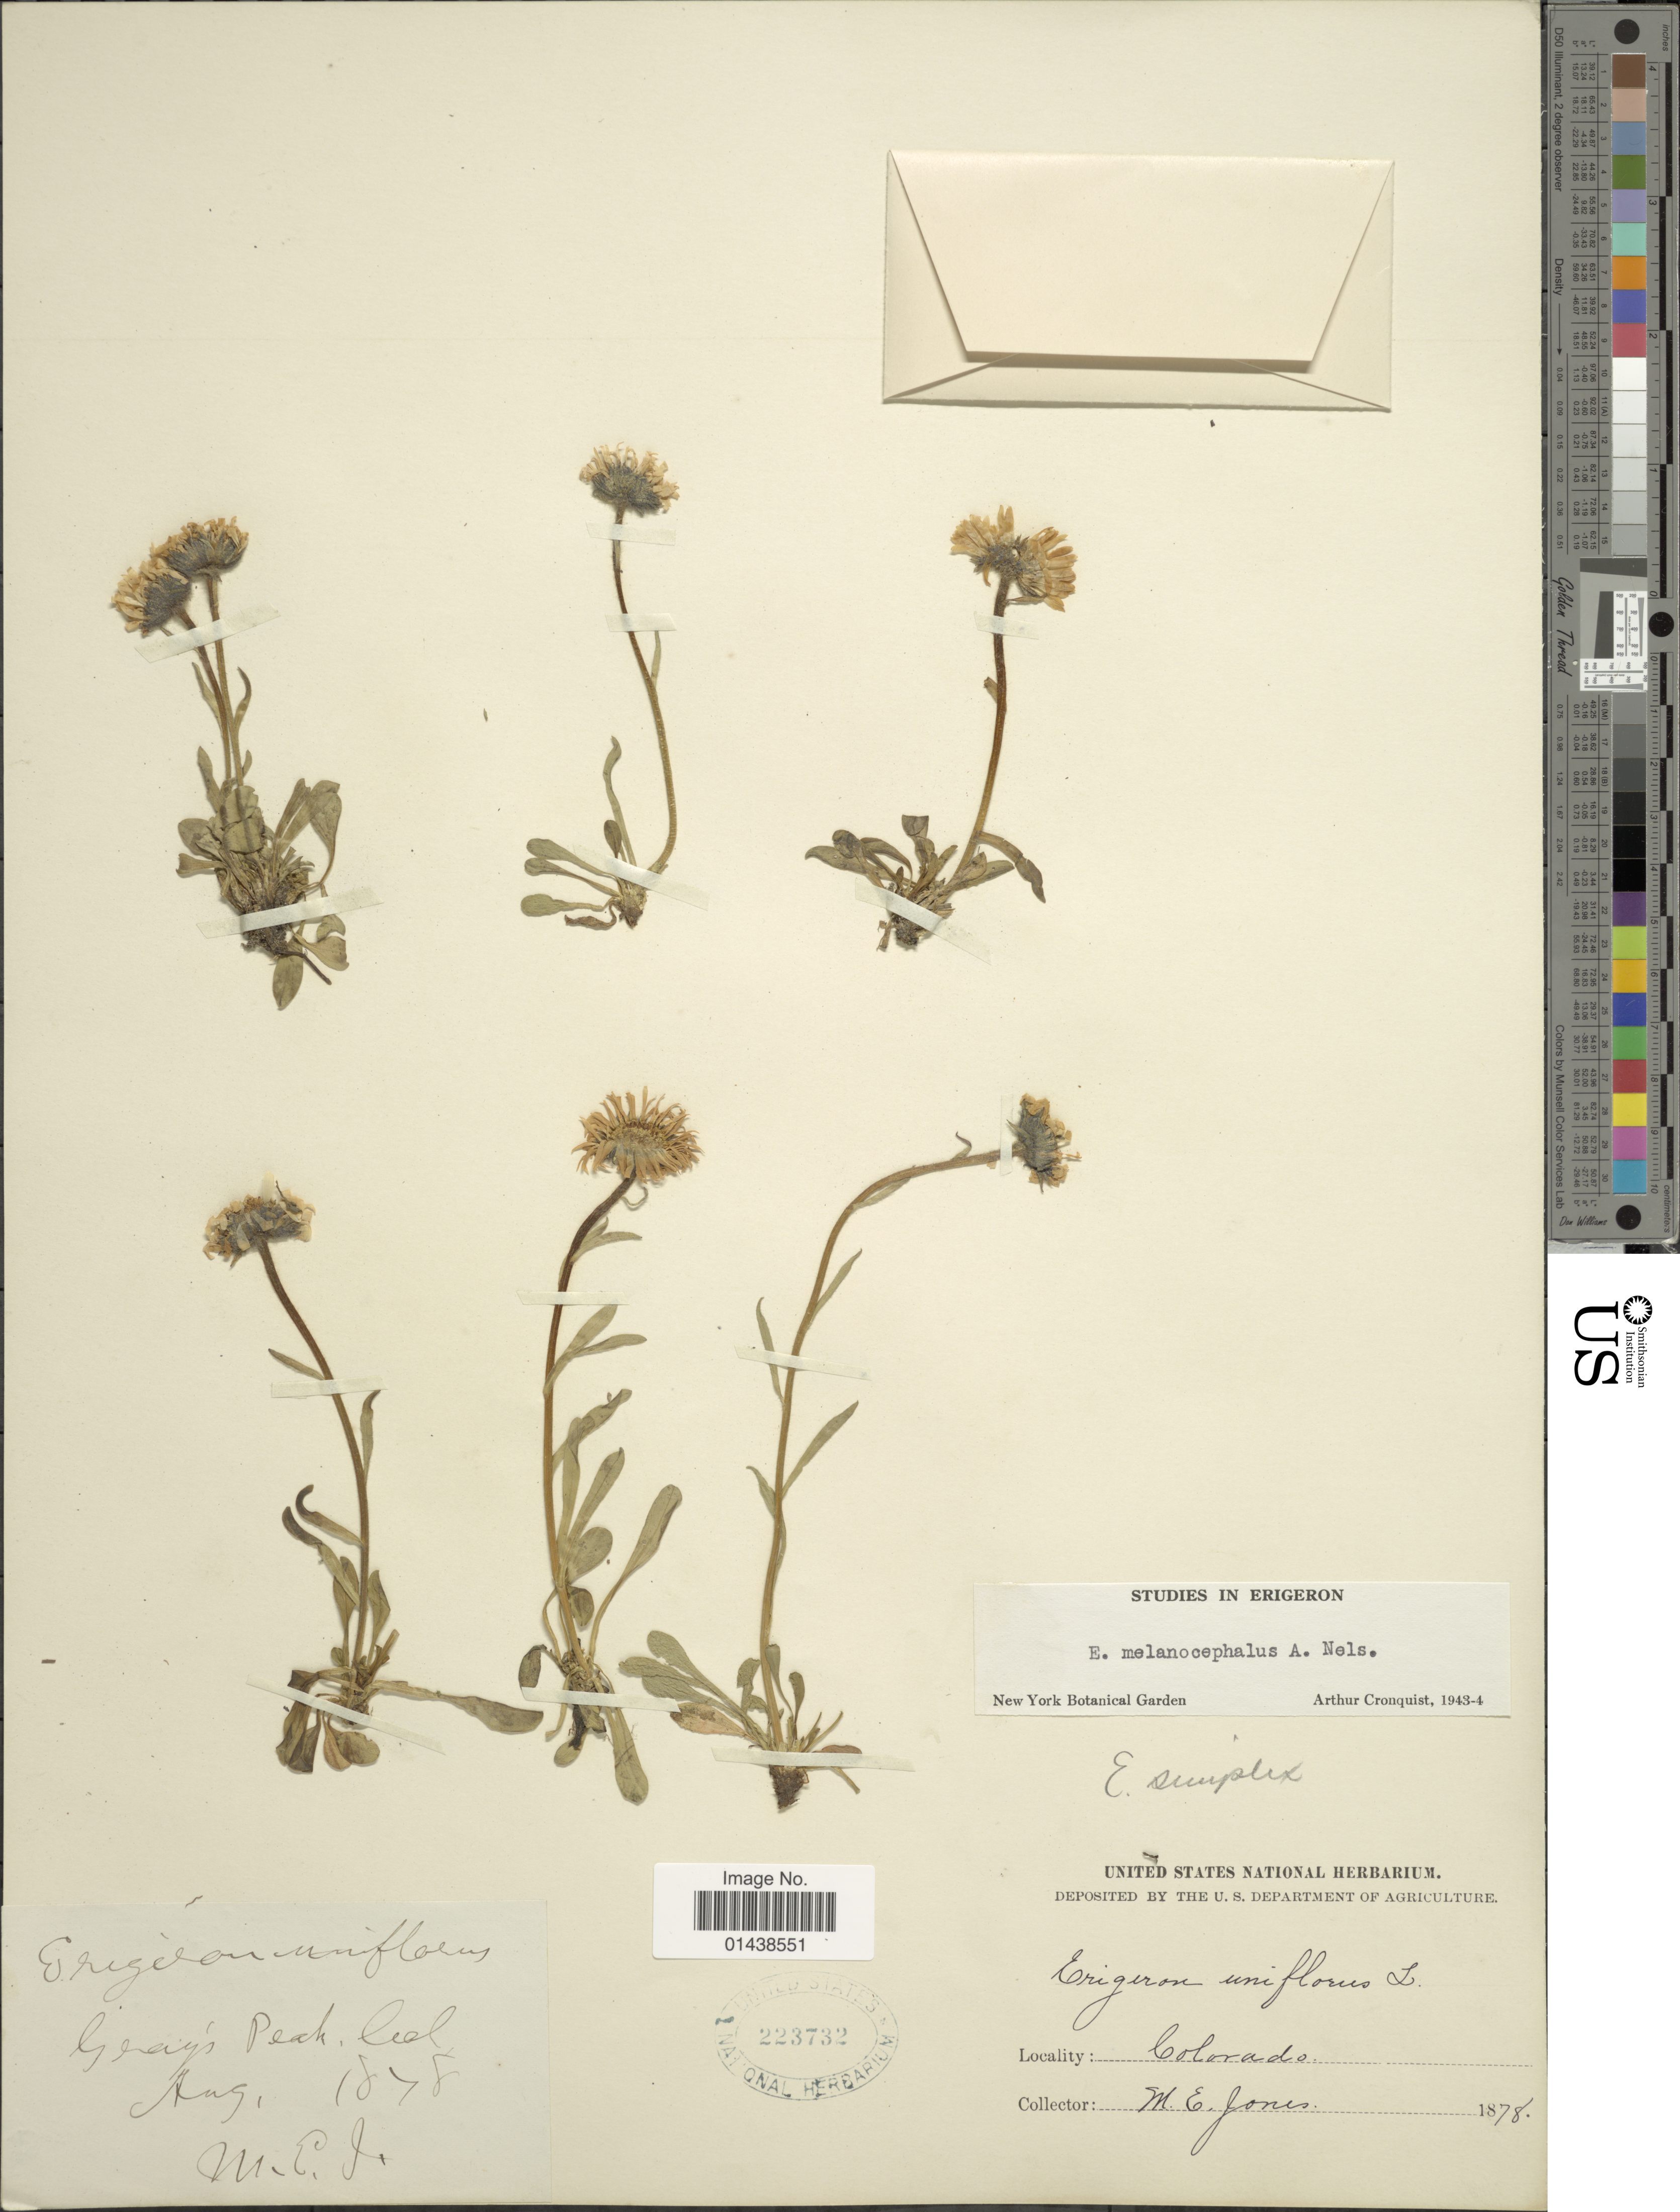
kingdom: Plantae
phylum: Tracheophyta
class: Magnoliopsida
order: Asterales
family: Asteraceae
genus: Erigeron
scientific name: Erigeron melanocephalus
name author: (A. Nelson) A. Nelson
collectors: M. E. Jones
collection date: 1878-08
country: United States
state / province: Colorado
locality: Gray's Peak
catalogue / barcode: US 223732